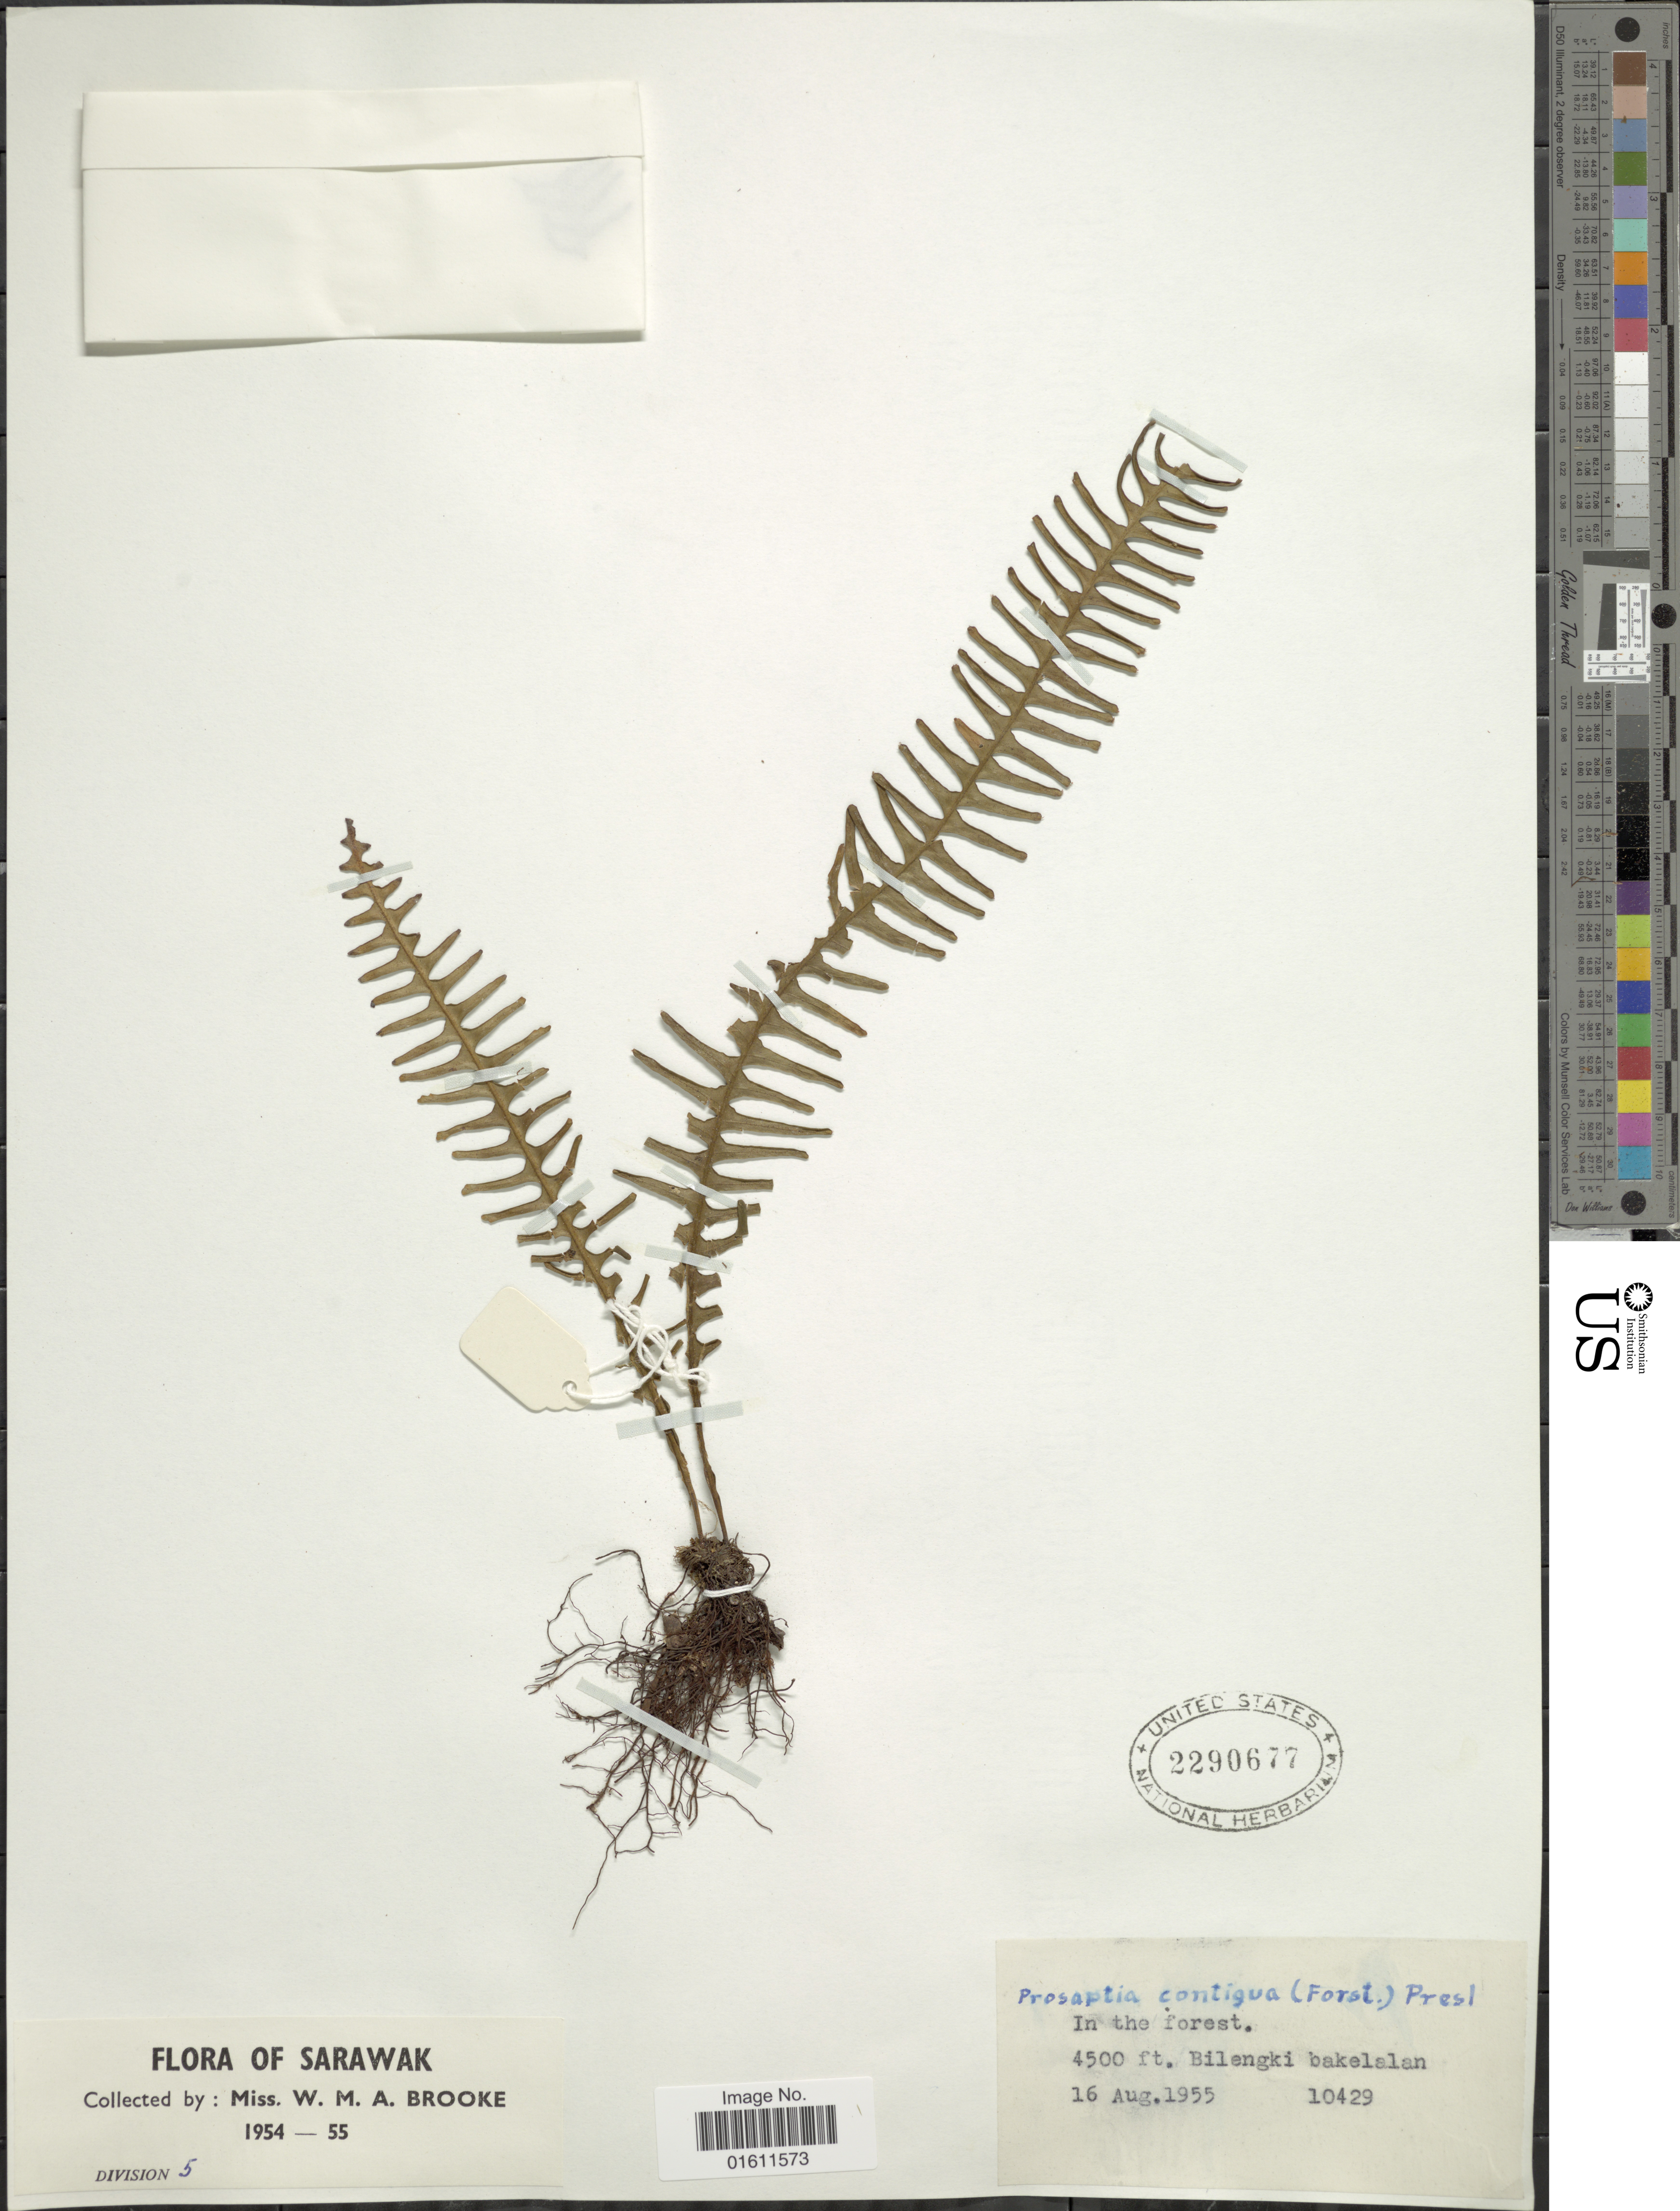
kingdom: Plantae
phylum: Tracheophyta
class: Polypodiopsida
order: Polypodiales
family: Polypodiaceae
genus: Prosaptia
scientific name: Prosaptia contigua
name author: (G. Forst.) Presl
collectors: W. Brooke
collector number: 10429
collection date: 1955-08-16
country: Malaysia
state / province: Sarawak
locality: Bilengki bakelalan.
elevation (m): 1372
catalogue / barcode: US 2290677